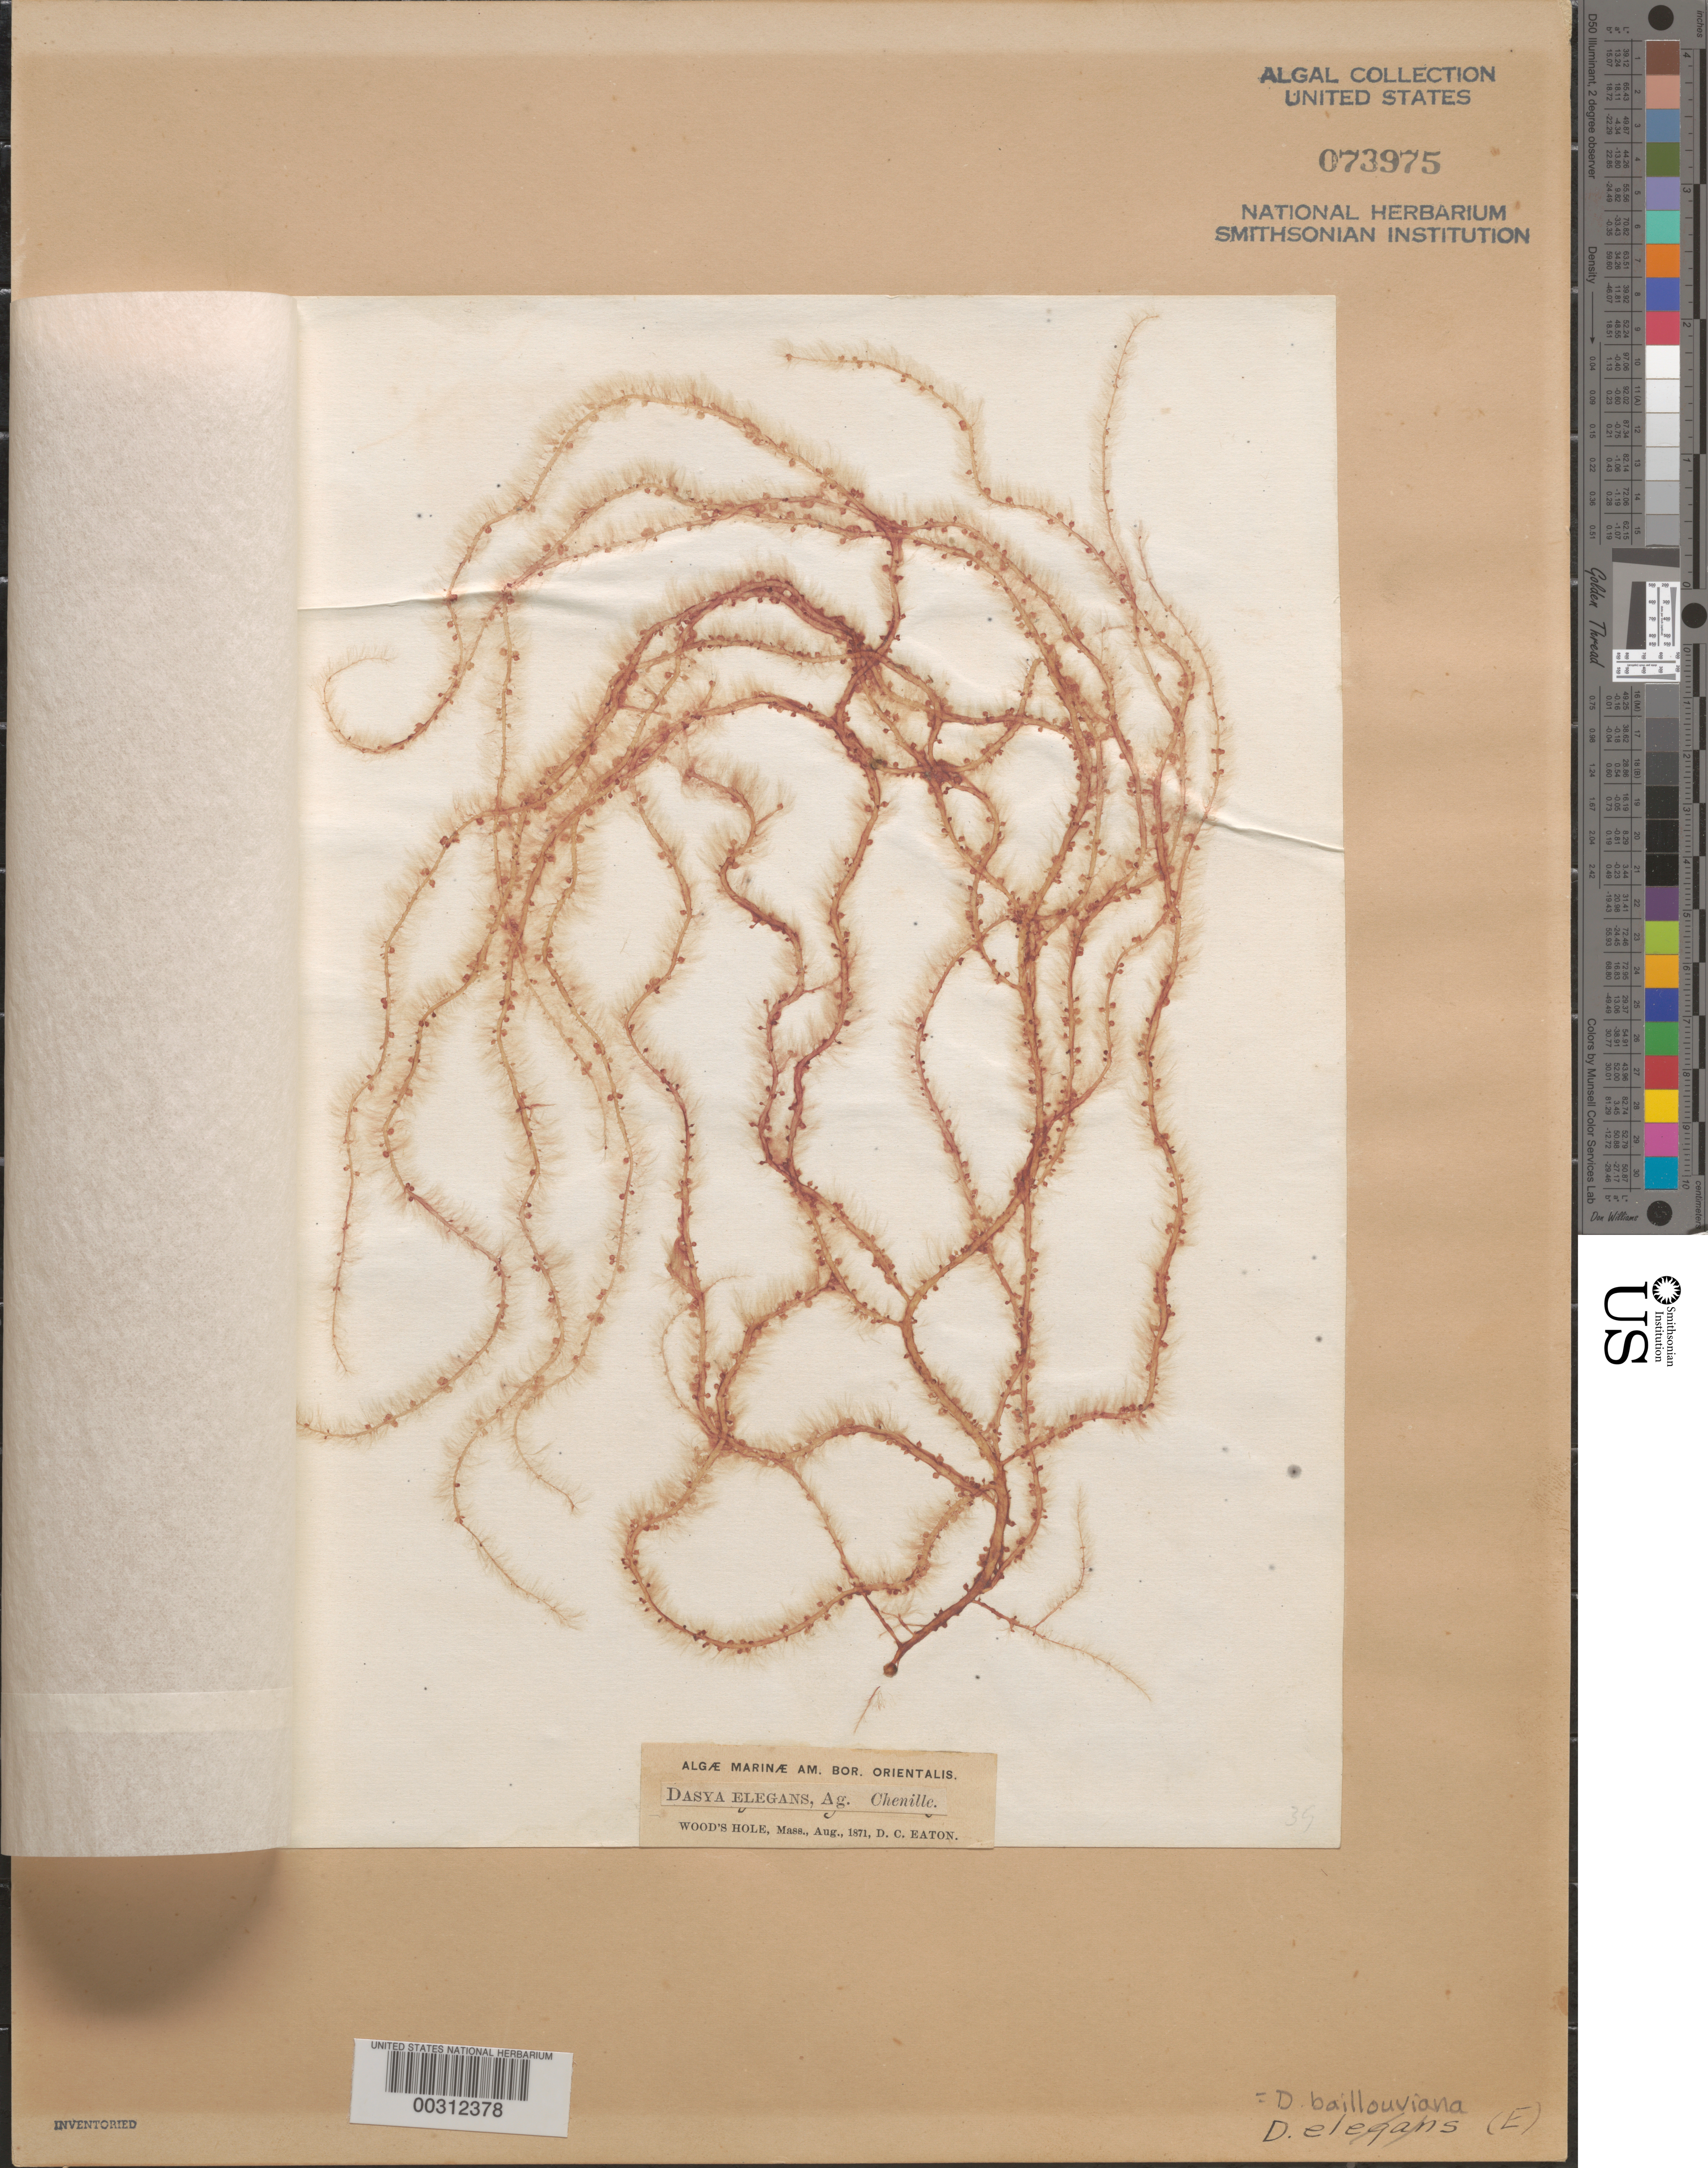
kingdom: Plantae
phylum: Rhodophyta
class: Florideophyceae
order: Ceramiales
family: Dasyaceae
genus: Dasya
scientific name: Dasya pedicellata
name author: (C. Agardh) C. Agardh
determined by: Algae name updating Project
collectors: D. C. Eaton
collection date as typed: Aug 1871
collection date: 1871-08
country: United States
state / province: Massachusetts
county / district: Barnstable County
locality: Woods Hole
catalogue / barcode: US 73975